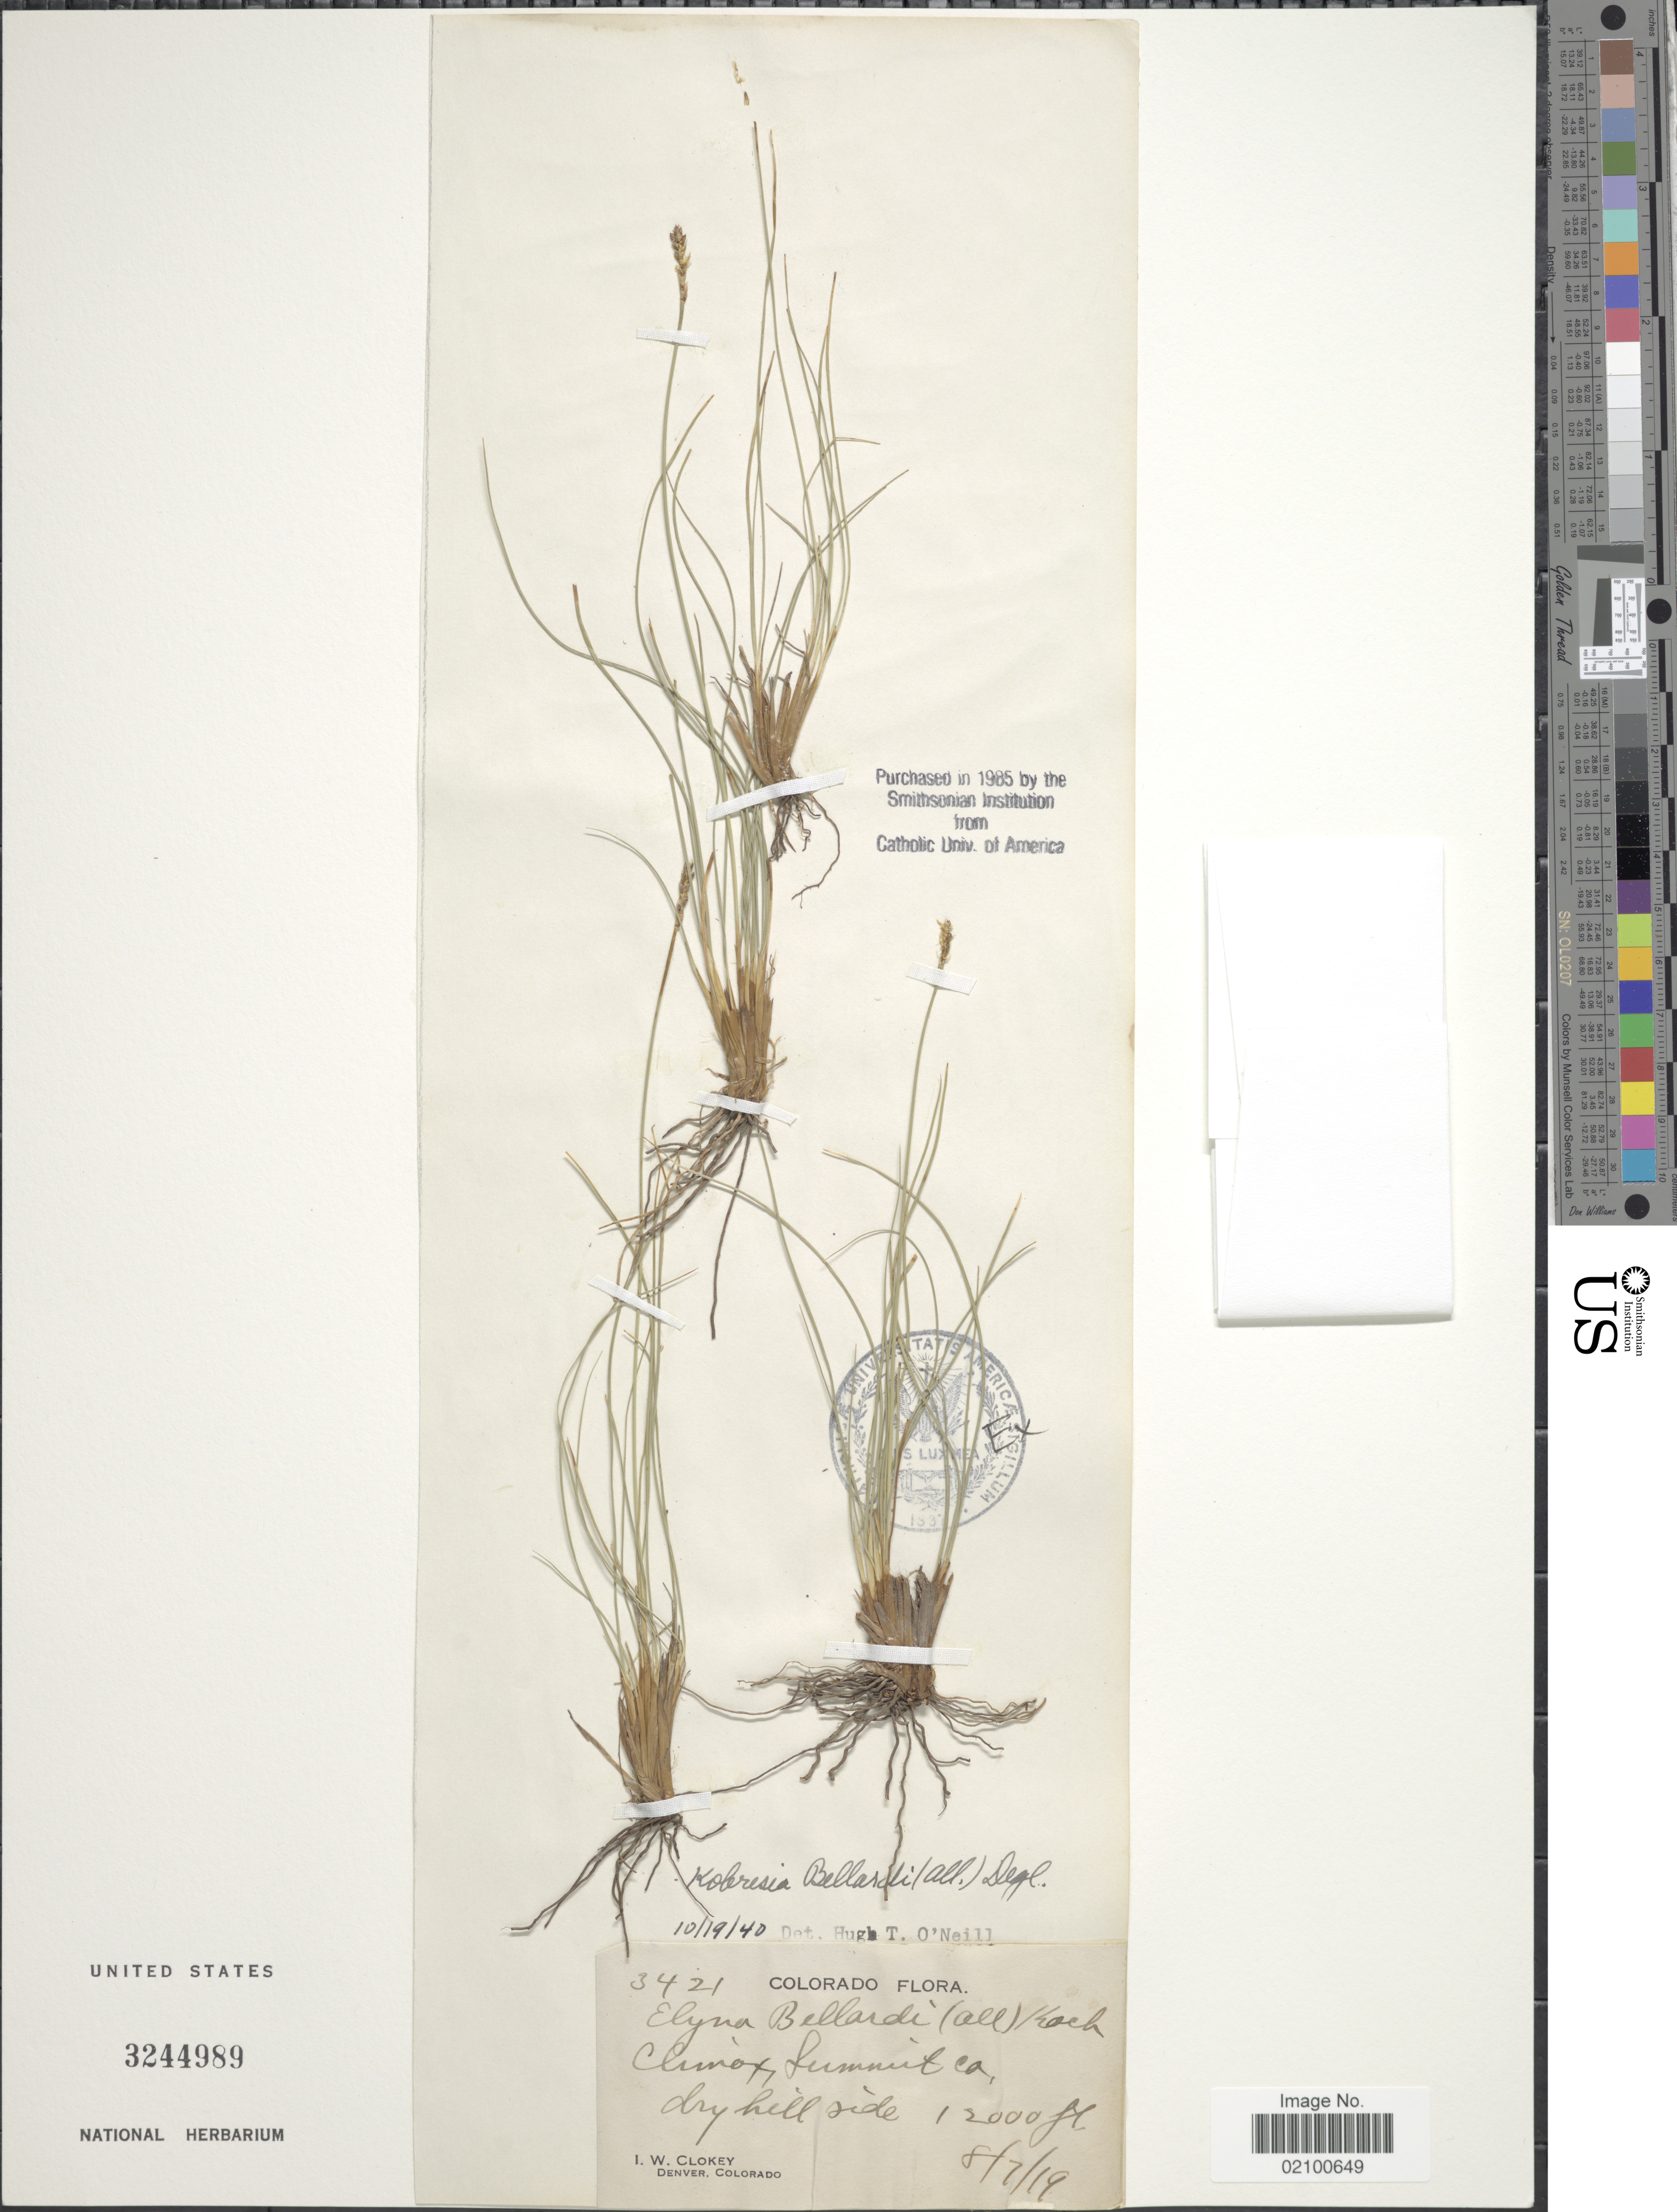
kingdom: Plantae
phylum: Tracheophyta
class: Liliopsida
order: Poales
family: Cyperaceae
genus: Carex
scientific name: Carex myosuroides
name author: Vill.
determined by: Strong, M. T., (US), Smithsonian Institution - National Museum of Natural History (UNITED STATES)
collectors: I. W. Clokey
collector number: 3421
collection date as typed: Transcribed d/m/y: 7/8/19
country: United States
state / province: Colorado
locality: Climax, Summit Co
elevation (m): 3658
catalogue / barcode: US 3244989